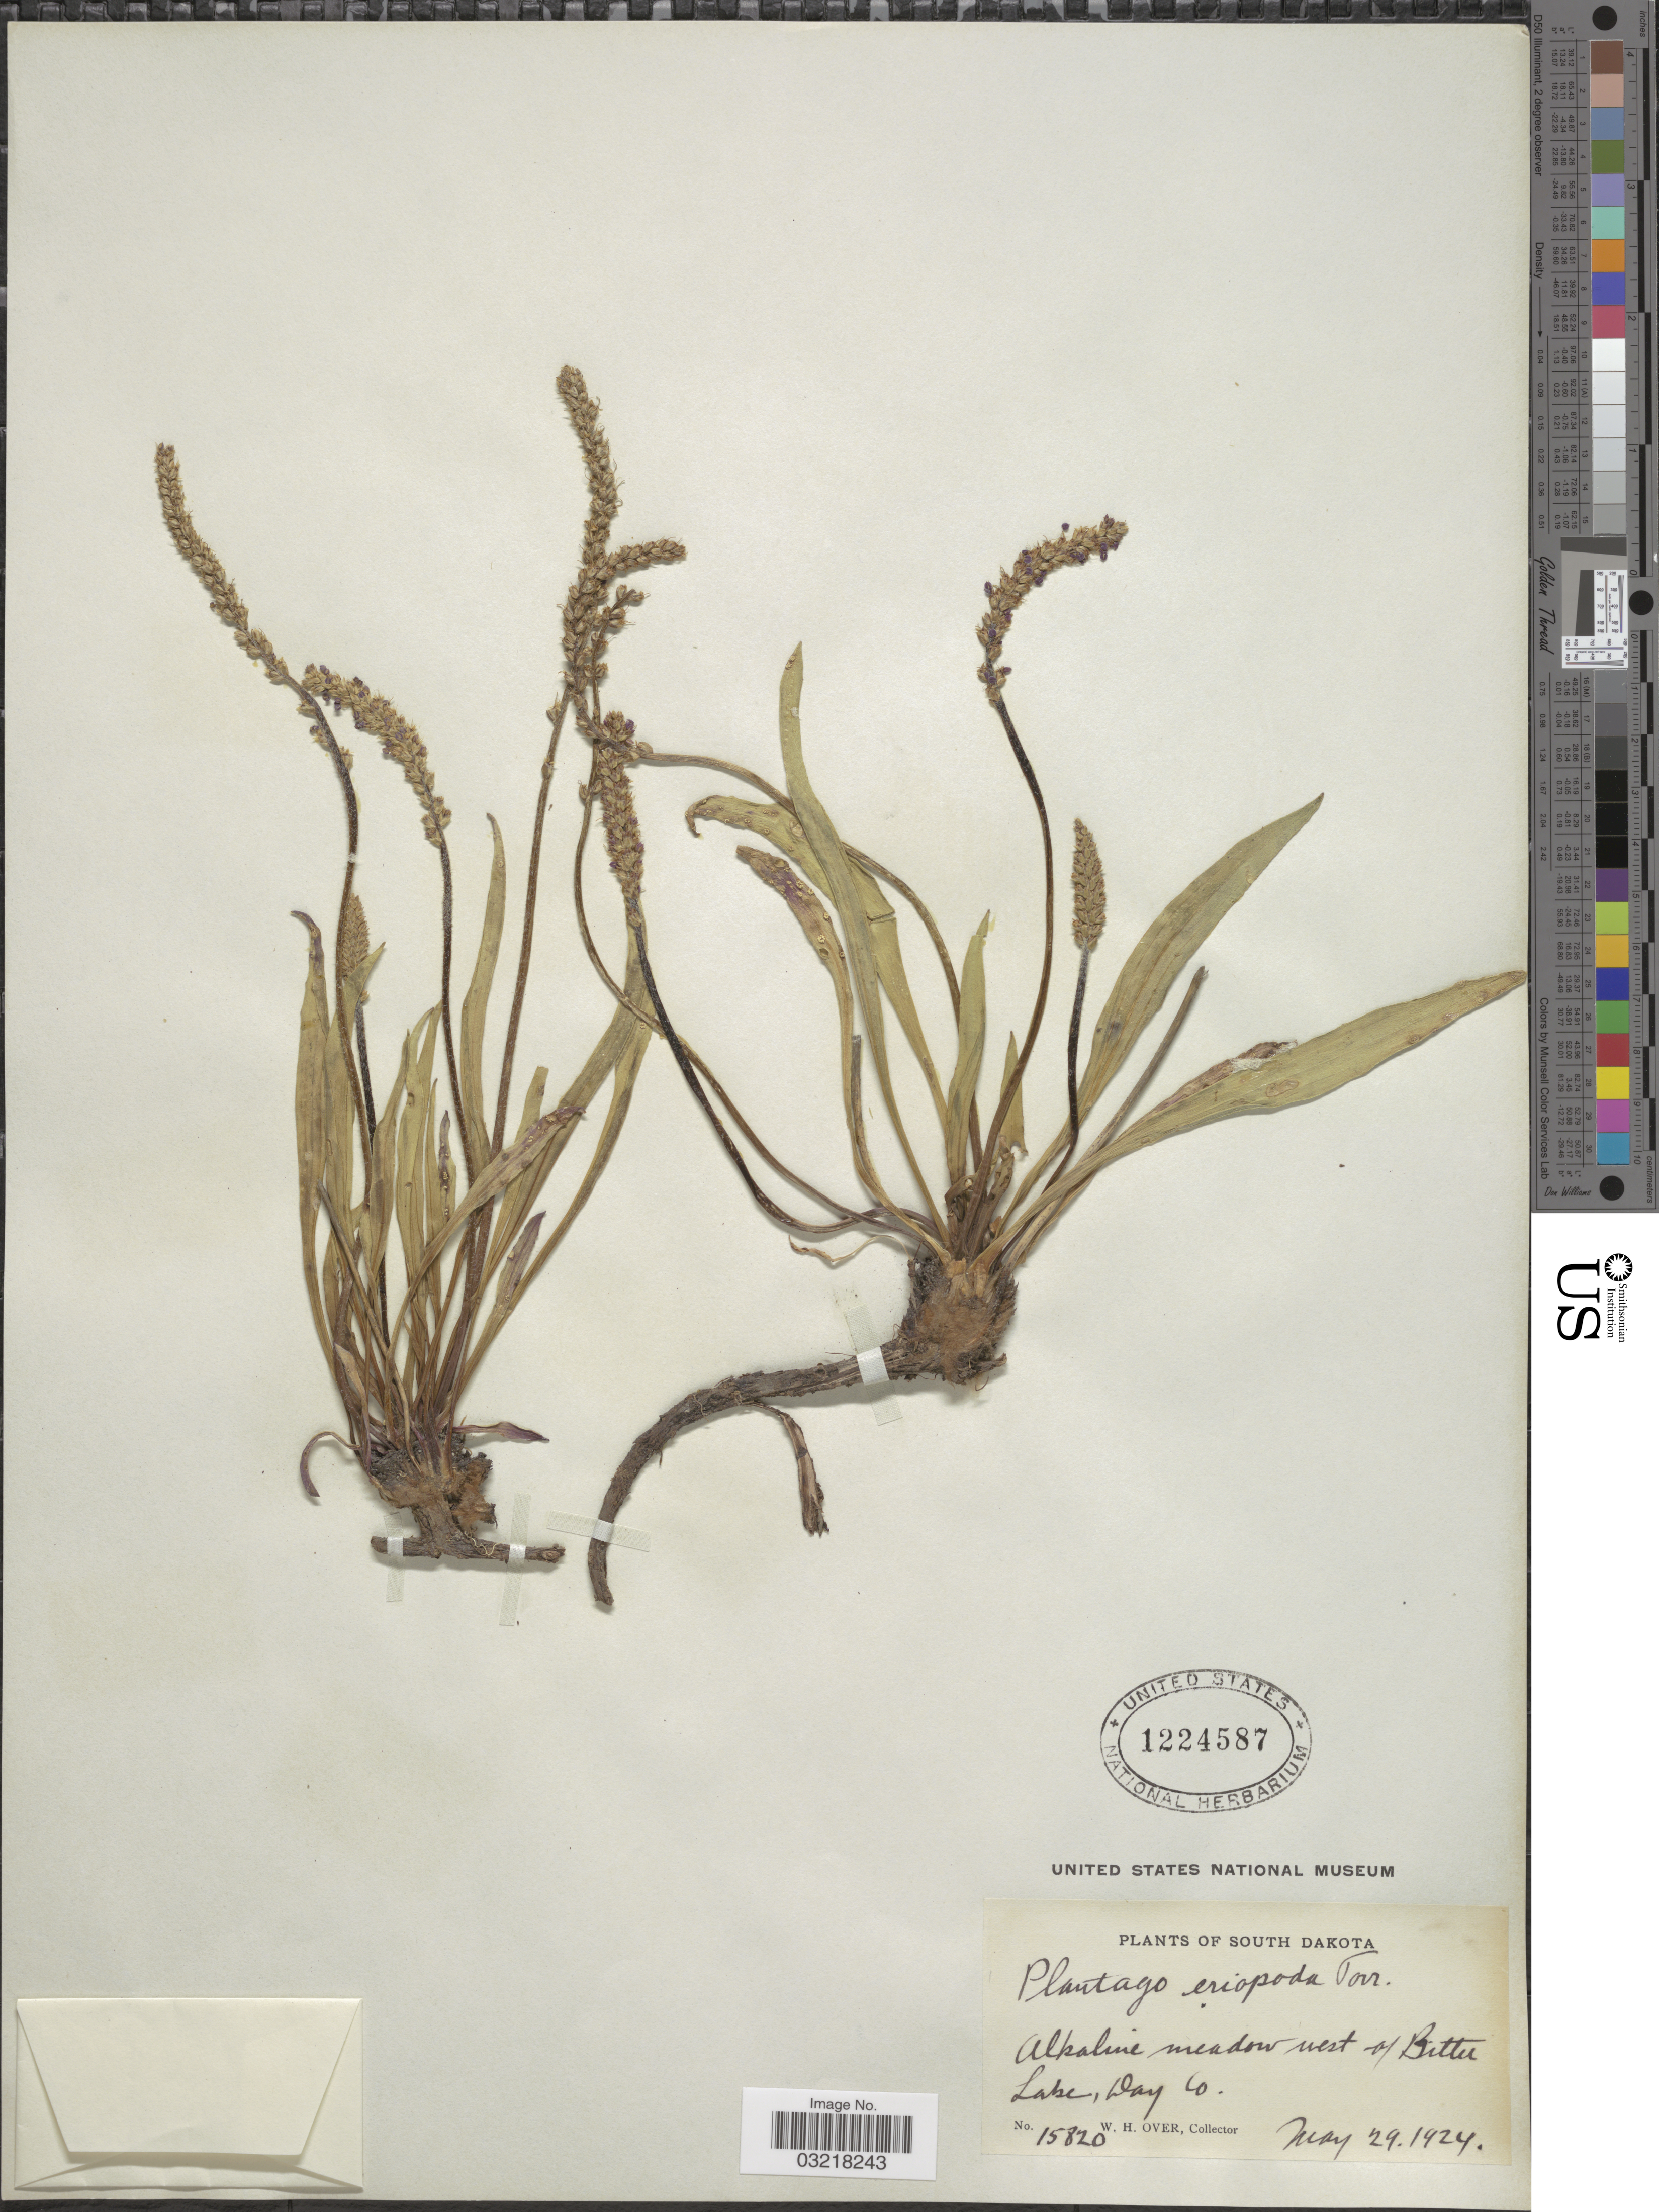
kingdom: Plantae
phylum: Tracheophyta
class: Magnoliopsida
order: Lamiales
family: Plantaginaceae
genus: Plantago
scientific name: Plantago eriopoda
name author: Torr.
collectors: W. Over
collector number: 15820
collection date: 1924-05-29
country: United States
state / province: South Dakota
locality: Alkaline meadow west of Bitter Lake, Day Co.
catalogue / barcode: US 1224587